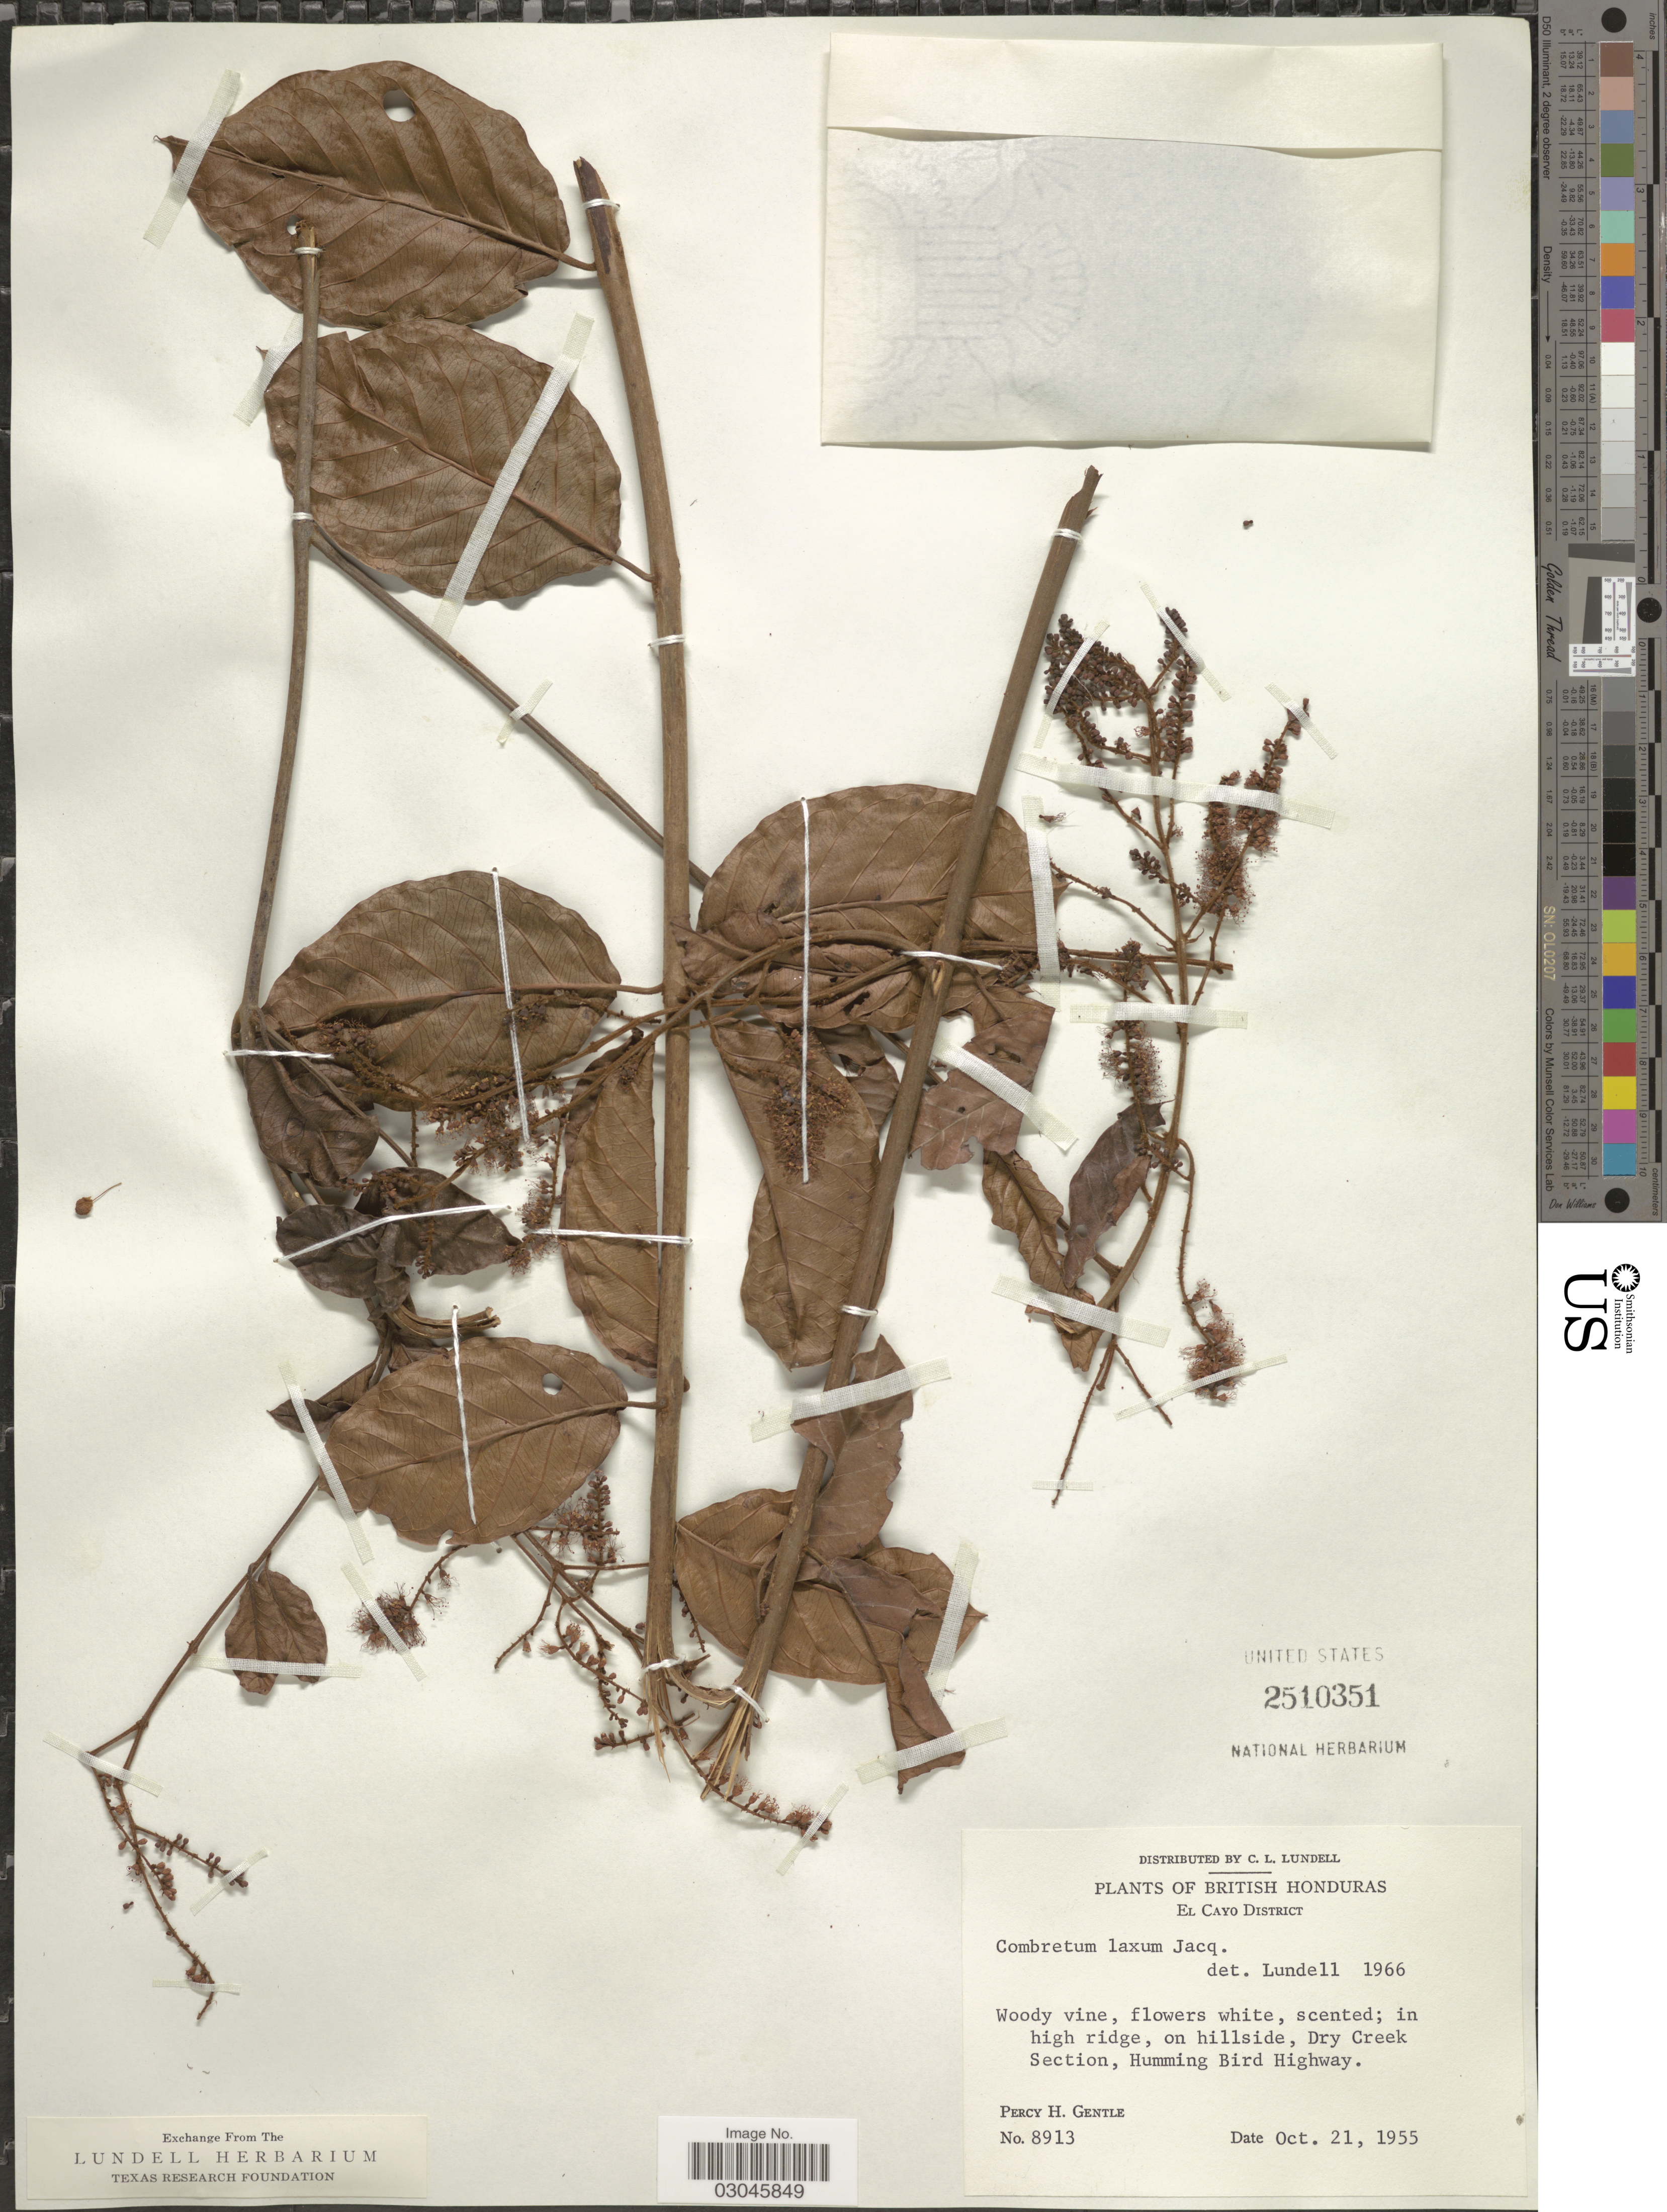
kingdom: Plantae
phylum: Tracheophyta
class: Magnoliopsida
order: Myrtales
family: Combretaceae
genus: Combretum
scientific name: Combretum laxum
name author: Jacq.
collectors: P. H. Gentle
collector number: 8913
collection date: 1955-10-21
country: Belize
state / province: Cayo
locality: British Honduras. El Cayo District. Dry Creek Section, Humming Bird Highway.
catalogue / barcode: US 2510351